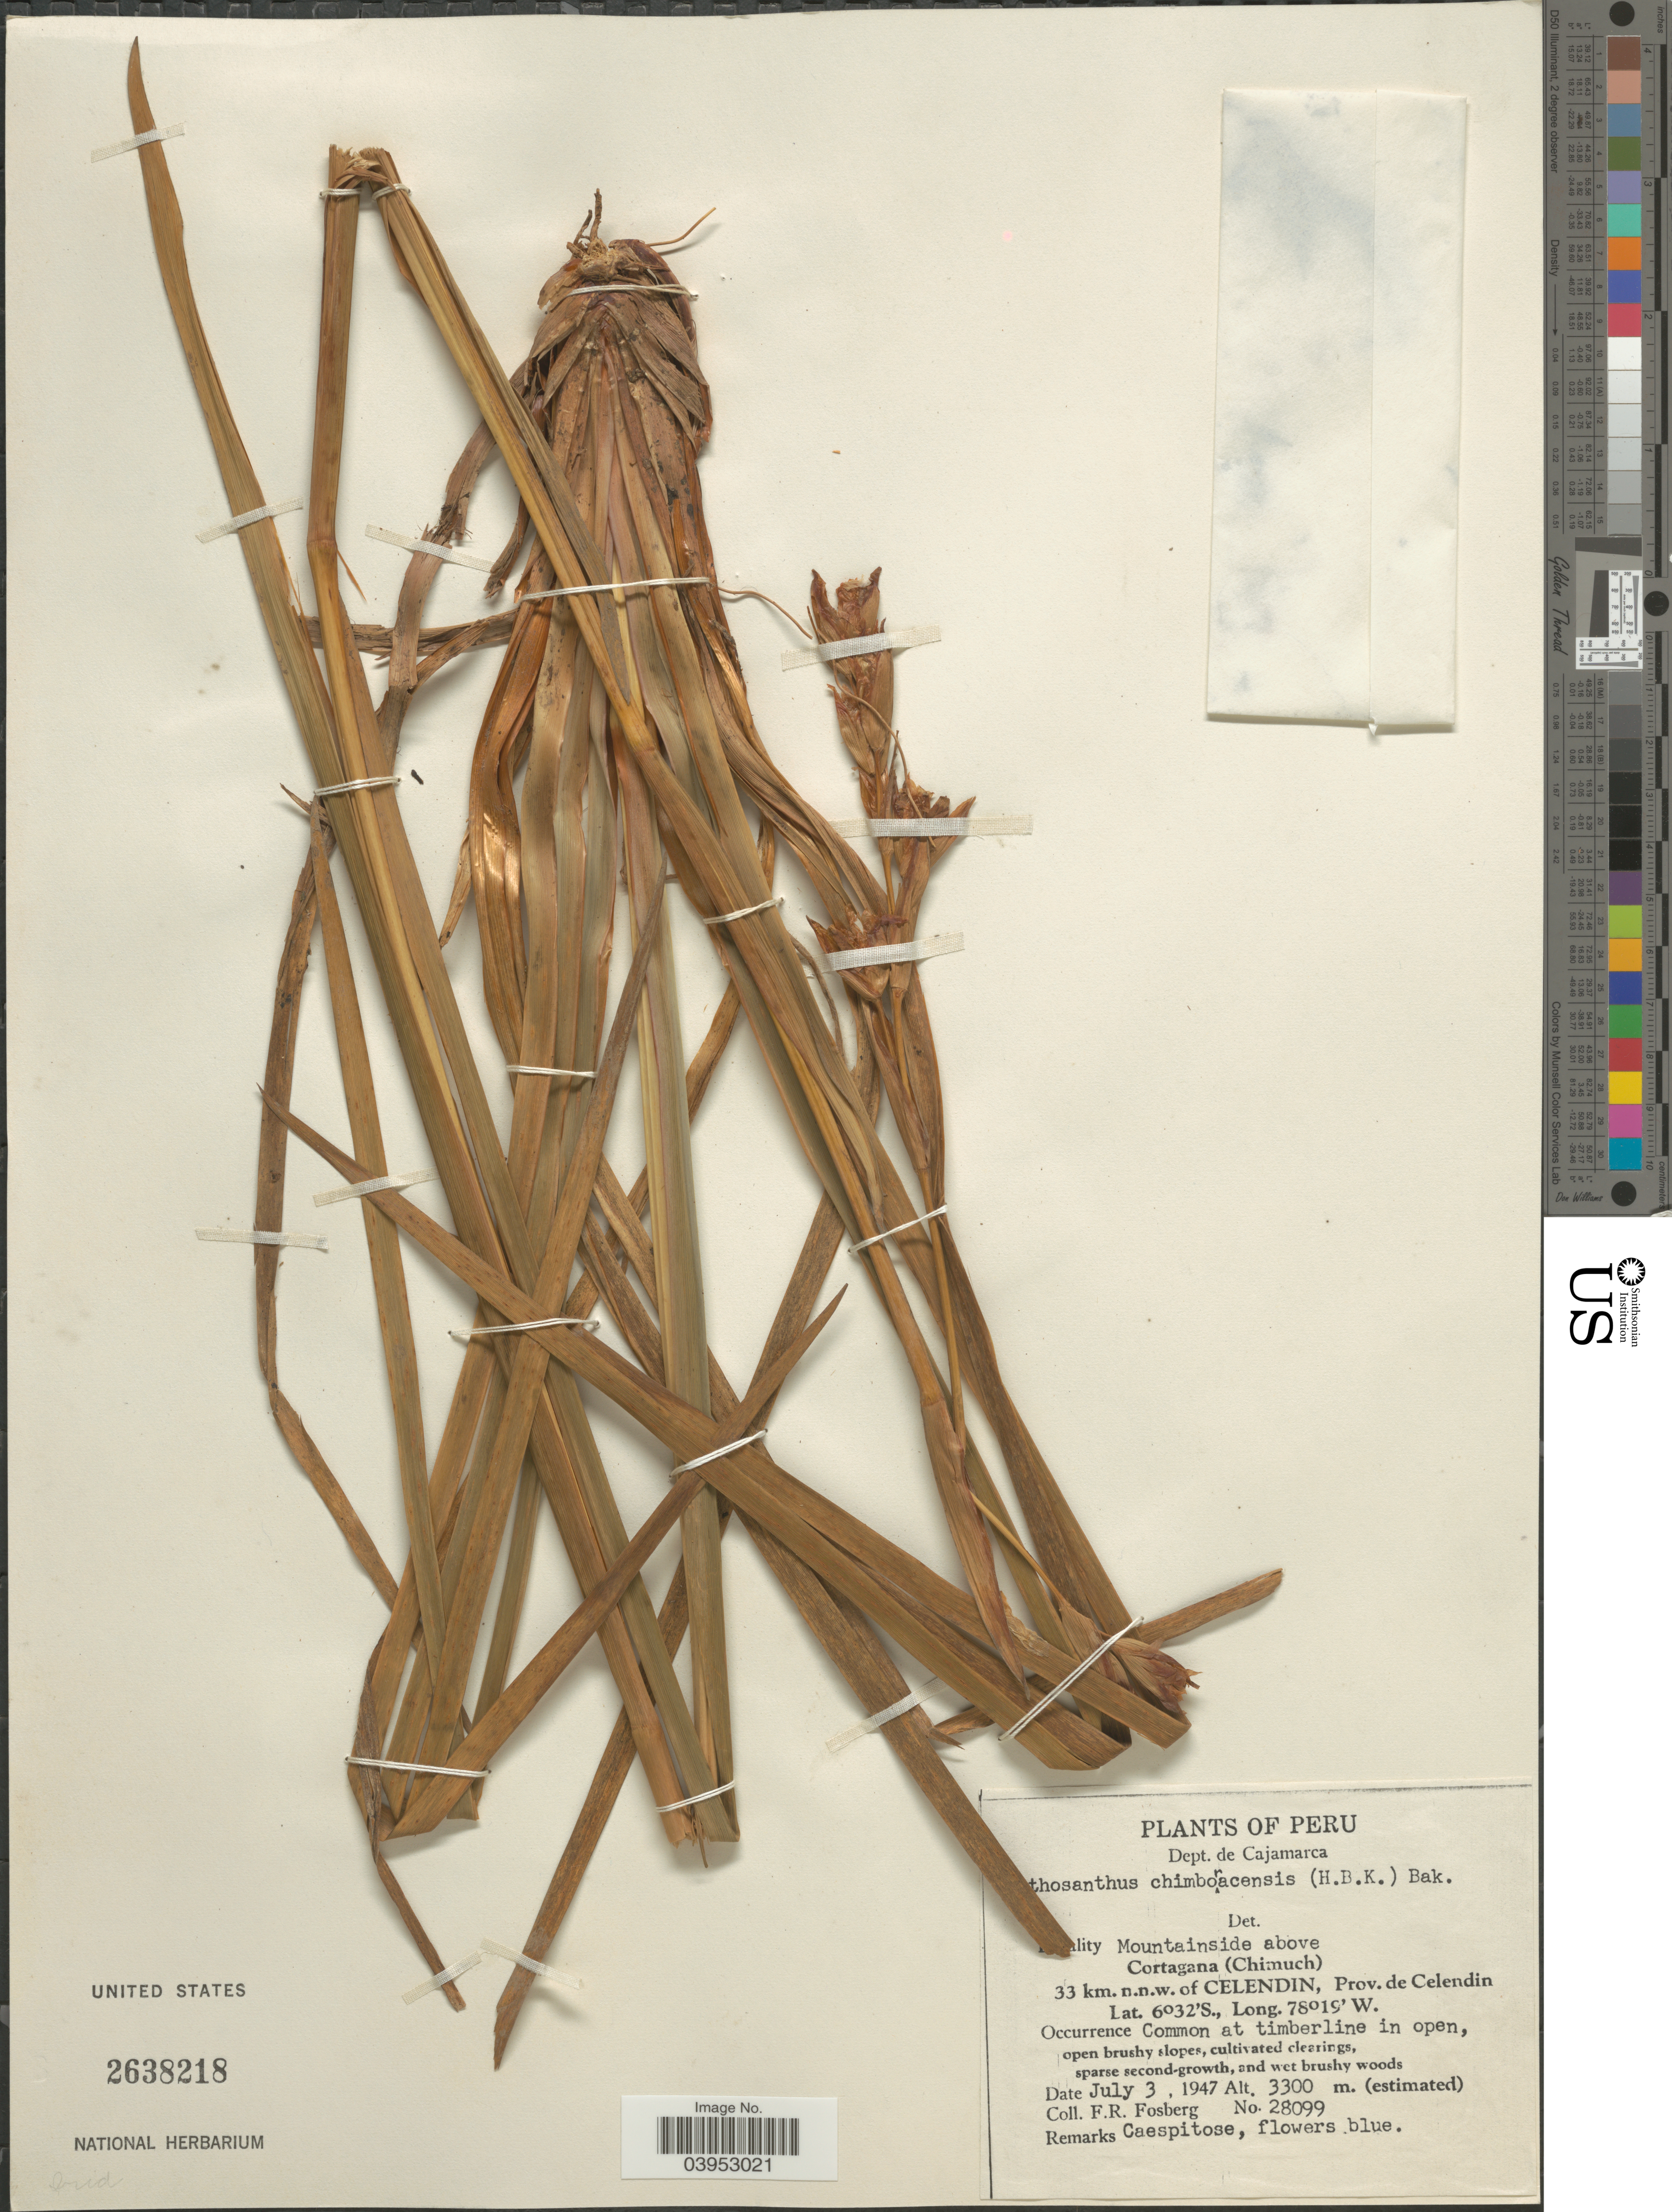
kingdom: Plantae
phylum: Tracheophyta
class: Liliopsida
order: Asparagales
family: Iridaceae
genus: Orthrosanthus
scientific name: Orthrosanthus chimboracensis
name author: (Kunth) Baker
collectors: F. R. Fosberg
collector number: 28099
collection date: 1947-07-03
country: Peru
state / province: Cajamarca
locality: Dept. de Cajamarca. Mountainside above Cortagana (Chimuch) 33 km. n.n.w. of Celendin, Prov. de Celendin. Common at timberline in open.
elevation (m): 3300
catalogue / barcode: US 2638218